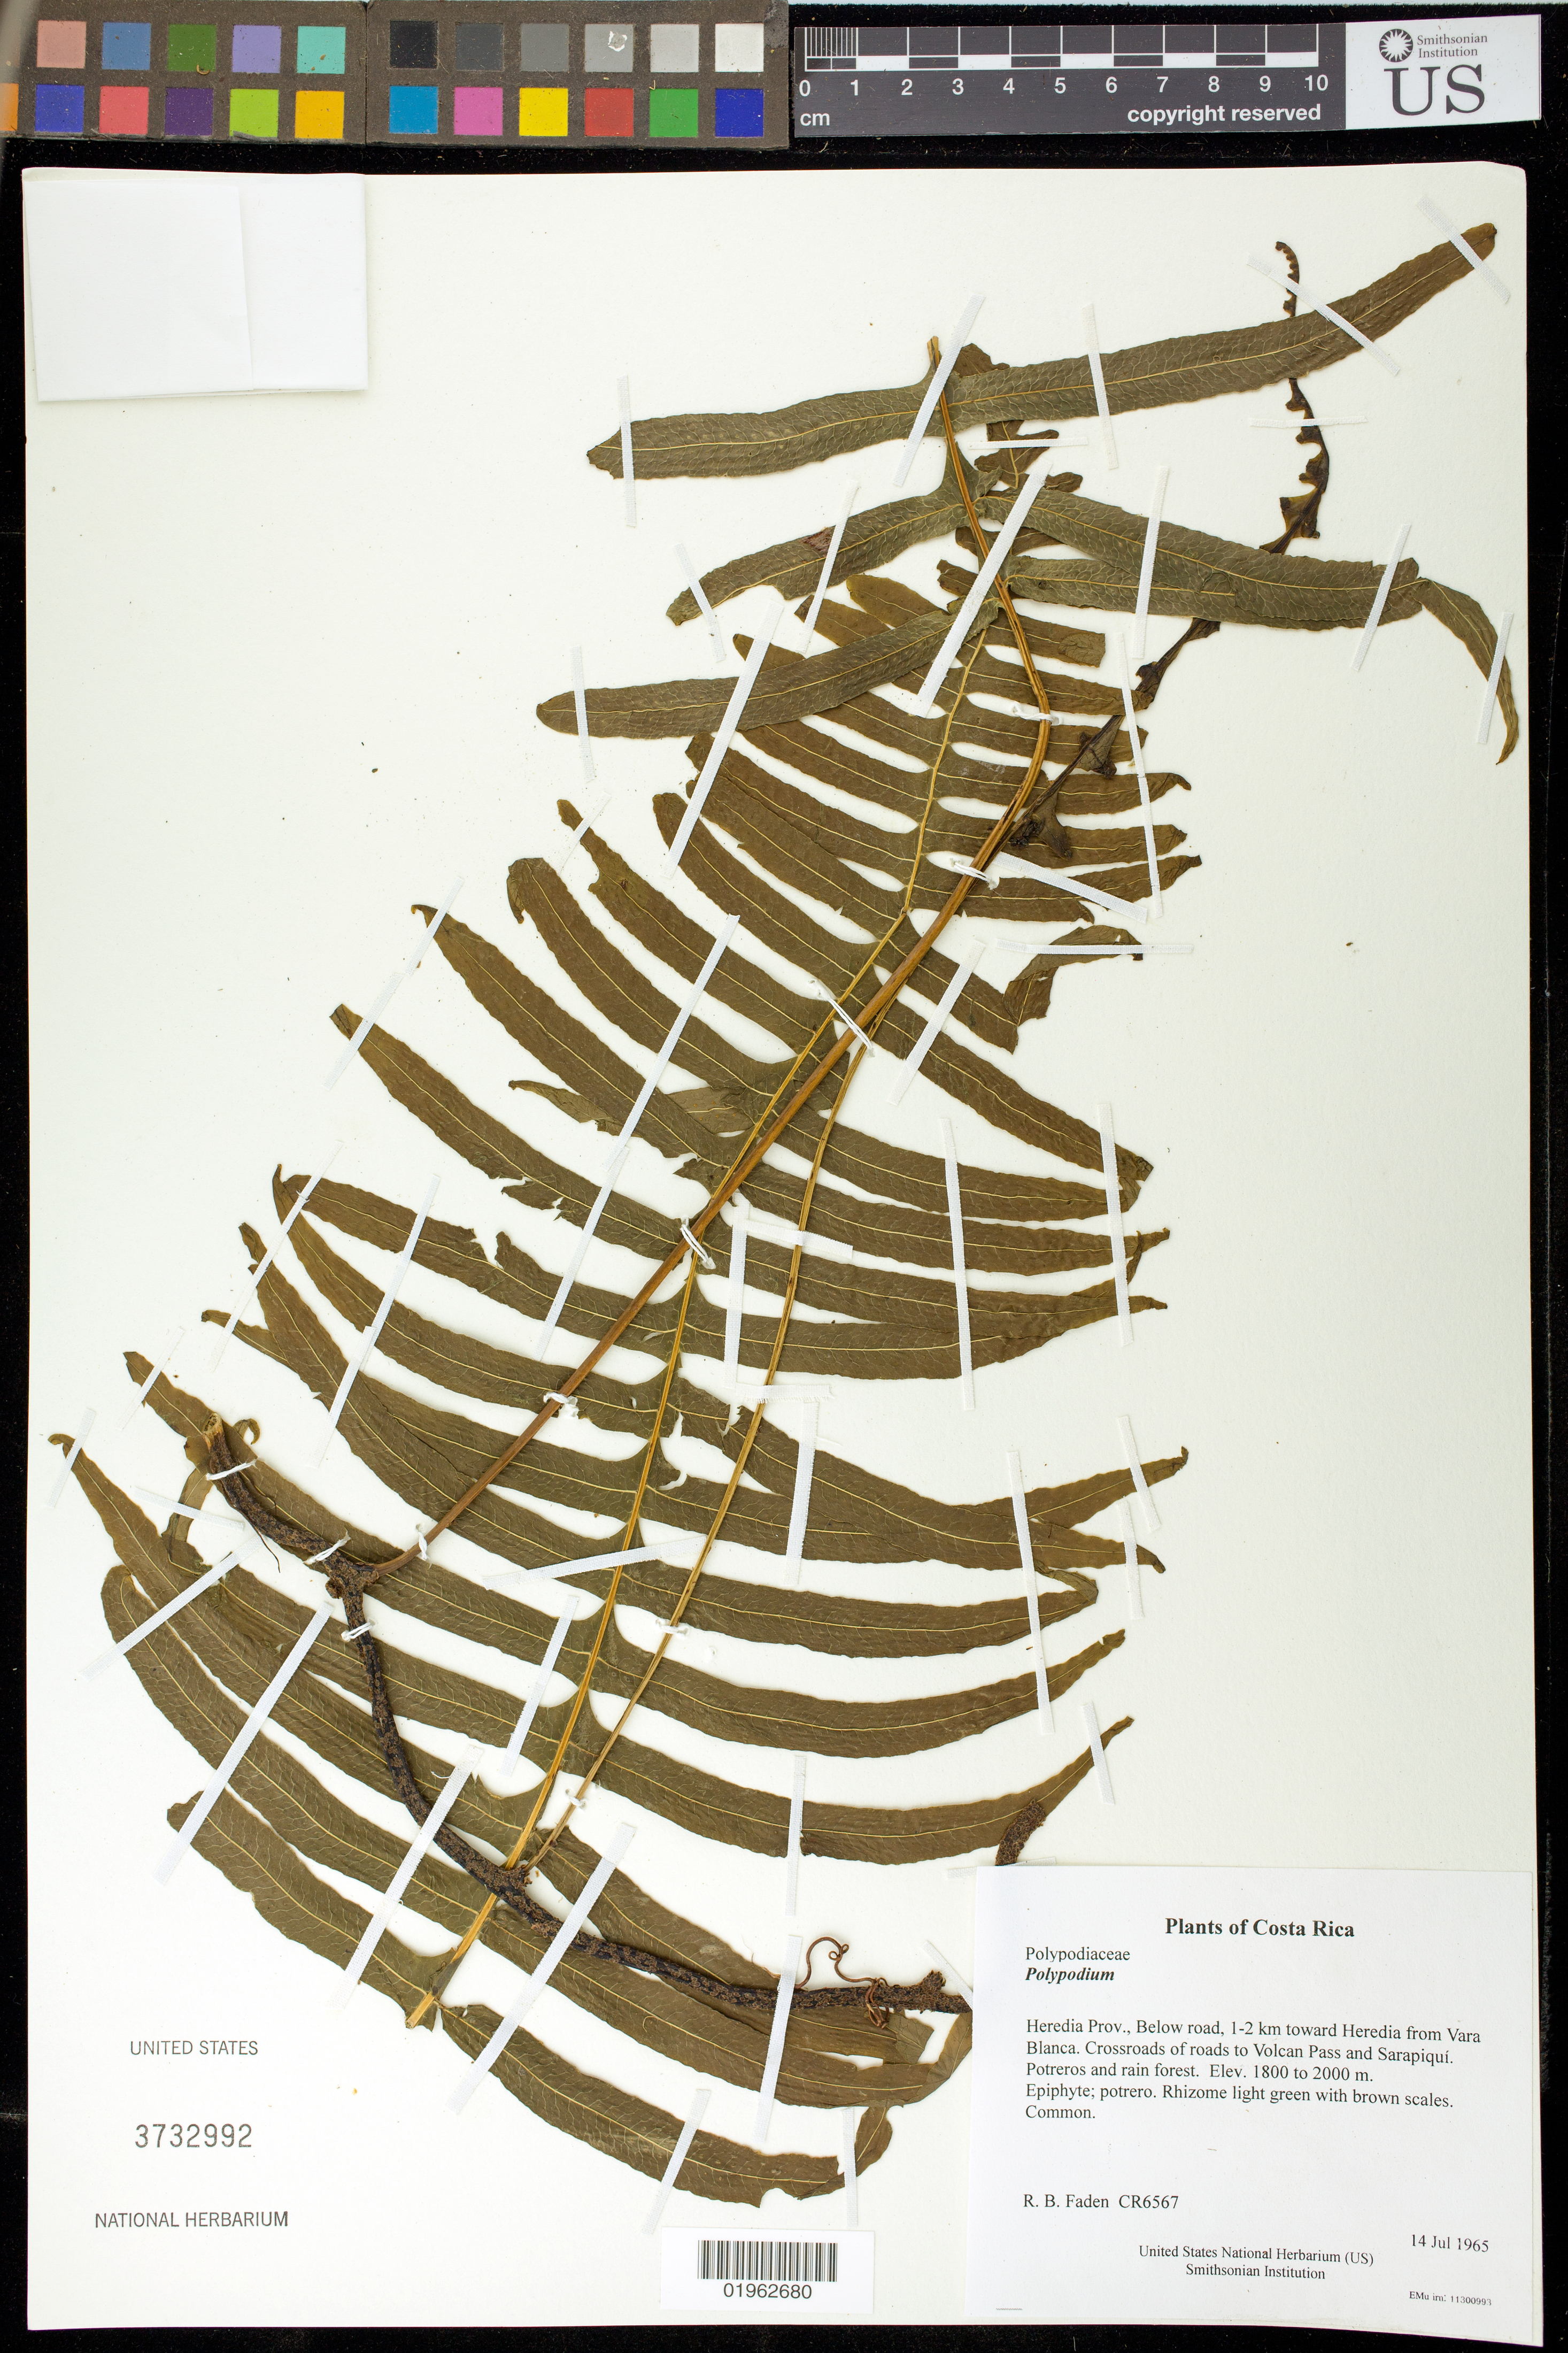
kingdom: Plantae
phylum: Tracheophyta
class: Polypodiopsida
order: Polypodiales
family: Polypodiaceae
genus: Polypodium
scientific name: Polypodium sp.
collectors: R. B. Faden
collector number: CR6567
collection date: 1965-07-14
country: Costa Rica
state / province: Heredia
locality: Below road, 1-2 km toward Heredia from Vara Blanca. Crossroads of roads to Volcan Pass and Sarapiquí. Potreros and rain forest.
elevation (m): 1800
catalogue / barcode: US 3732992